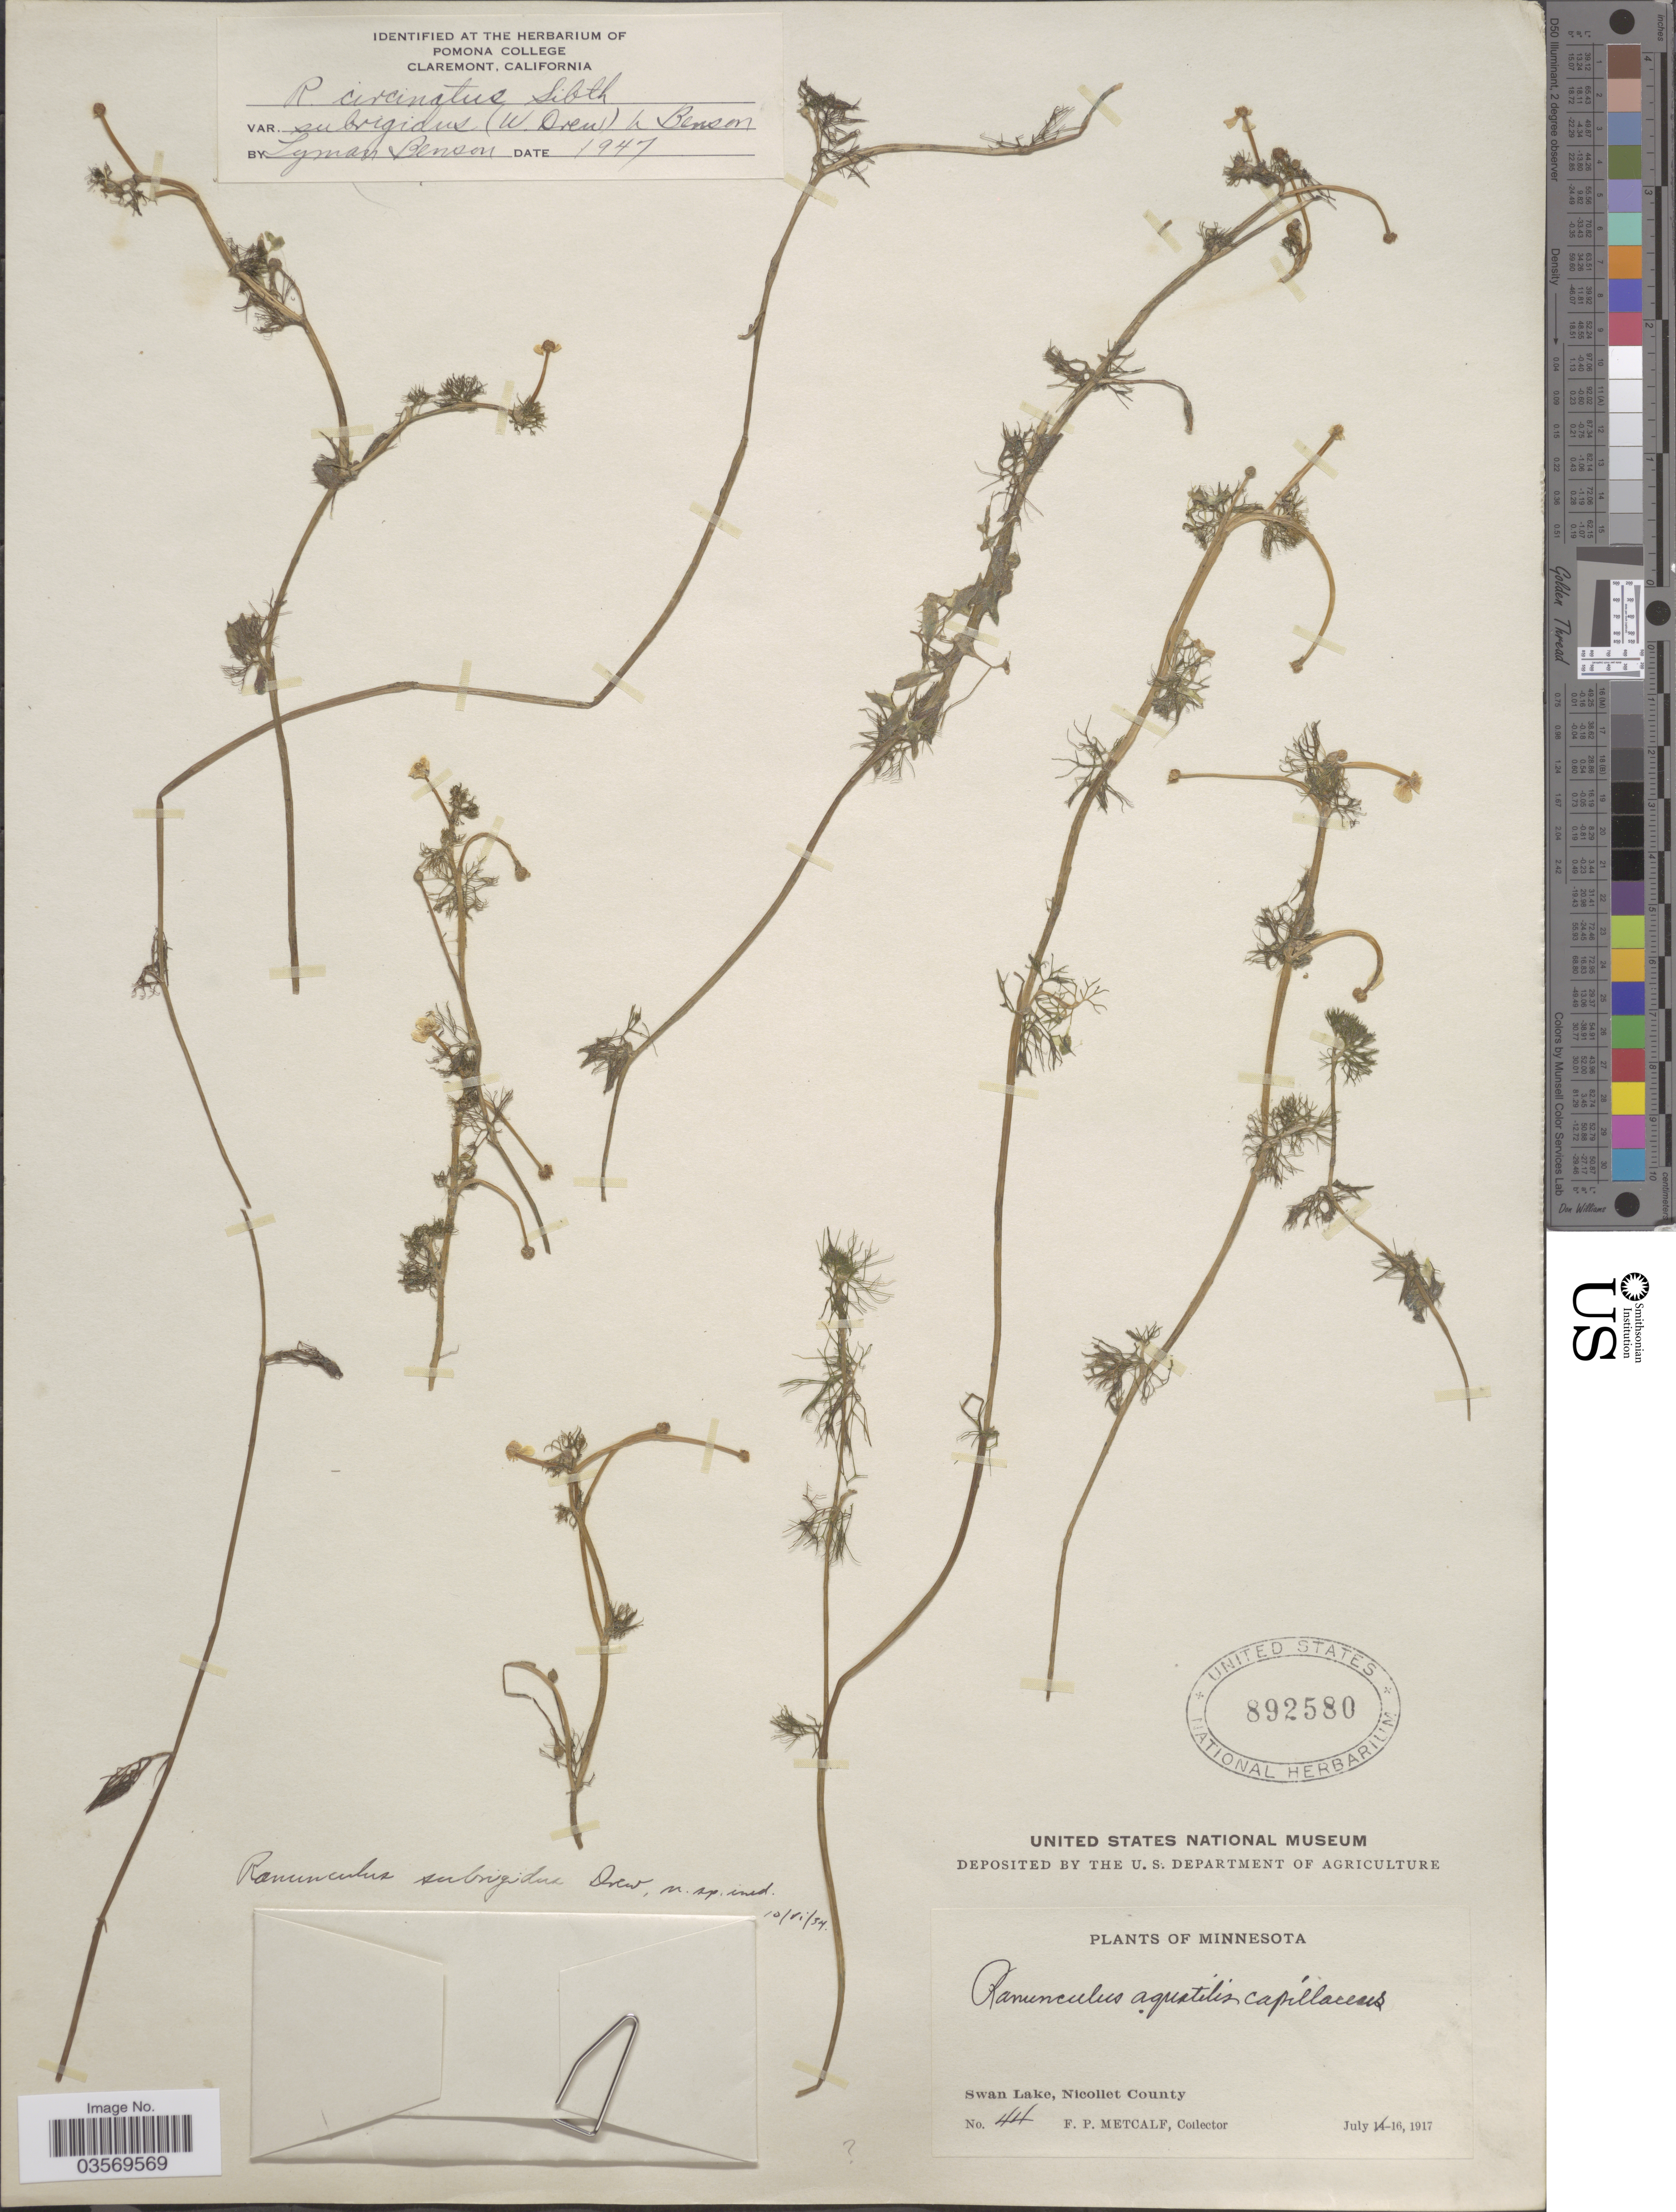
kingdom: Plantae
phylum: Tracheophyta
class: Magnoliopsida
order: Ranunculales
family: Ranunculaceae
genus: Ranunculus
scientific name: Ranunculus subrigidus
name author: W.B. Drew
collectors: F. Metcalf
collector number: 44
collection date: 1917-07-16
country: United States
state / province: Minnesota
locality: Swan Lake, Nicollet County.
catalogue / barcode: US 892580